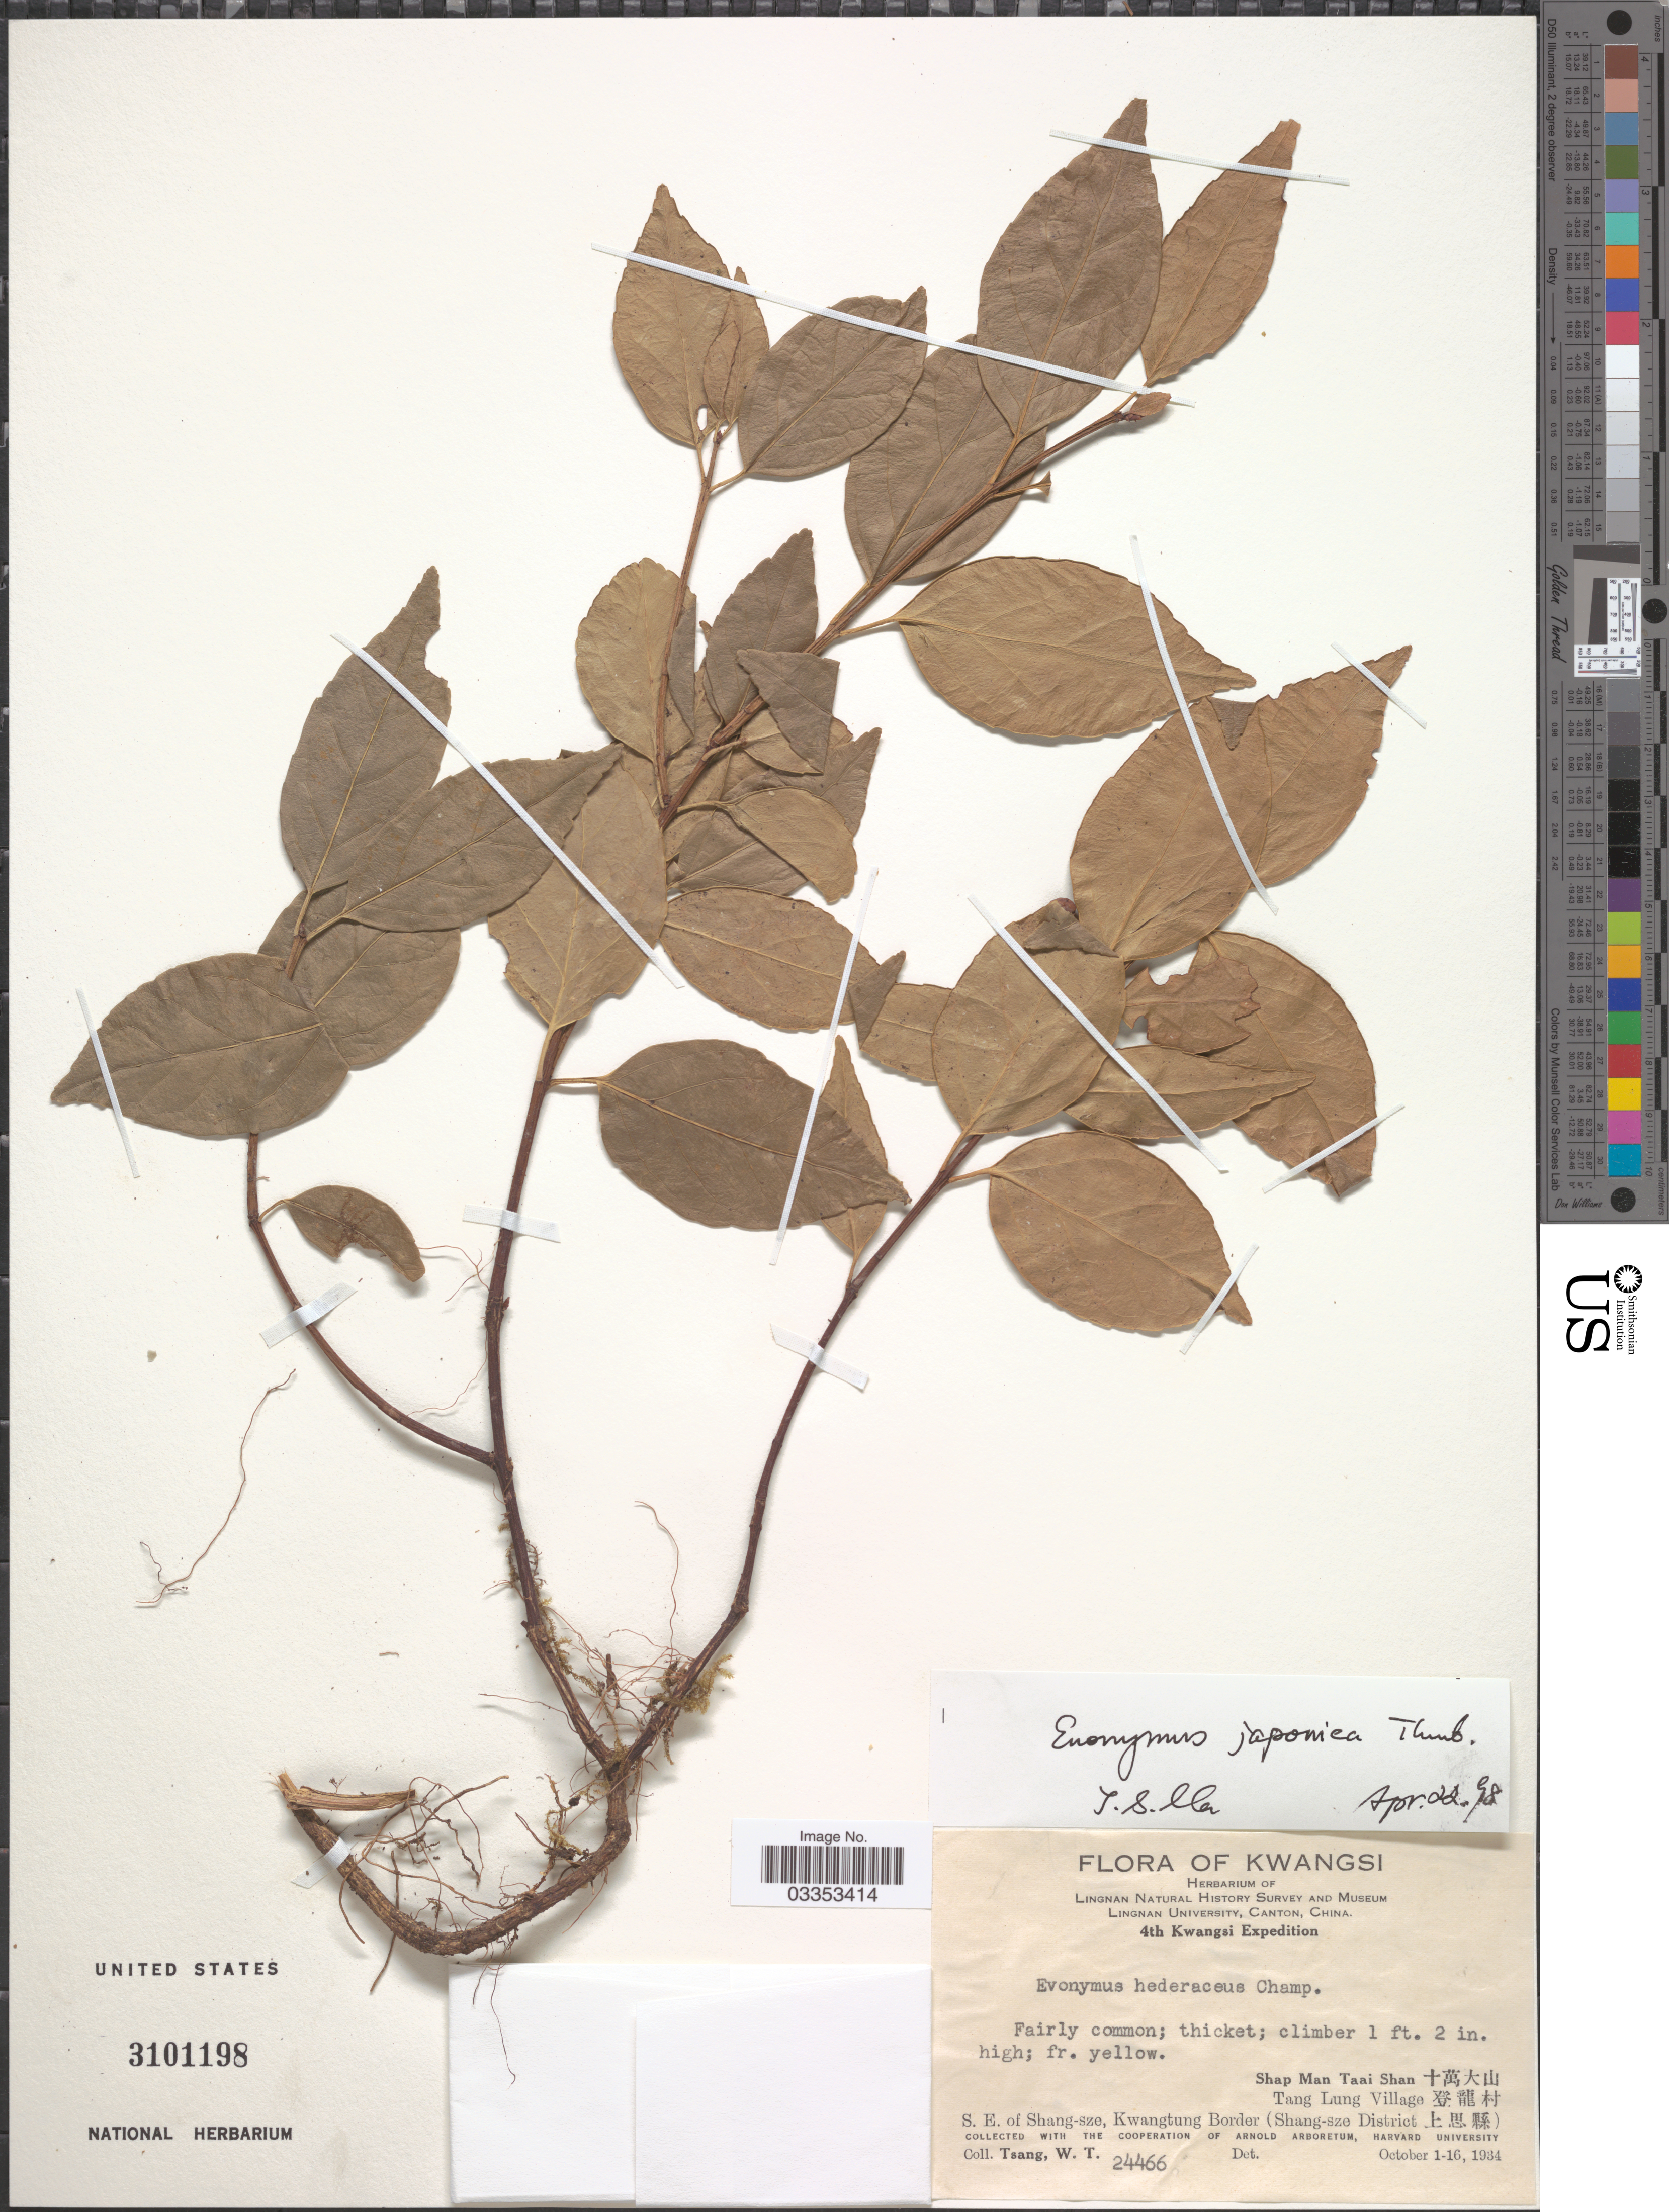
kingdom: Plantae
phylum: Tracheophyta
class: Magnoliopsida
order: Celastrales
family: Celastraceae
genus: Euonymus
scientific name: Euonymus japonicus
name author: Thunb.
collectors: W. T. Tsang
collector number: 24466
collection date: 1934-10-01/1934-10-16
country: China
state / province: Guangxi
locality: Kwangsi. Shap Man Taai Shan X, Tang Lung Village X. S.E. of Shang-sze, Kwangtung Border (Shang-sze District X).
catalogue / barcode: US 3101198